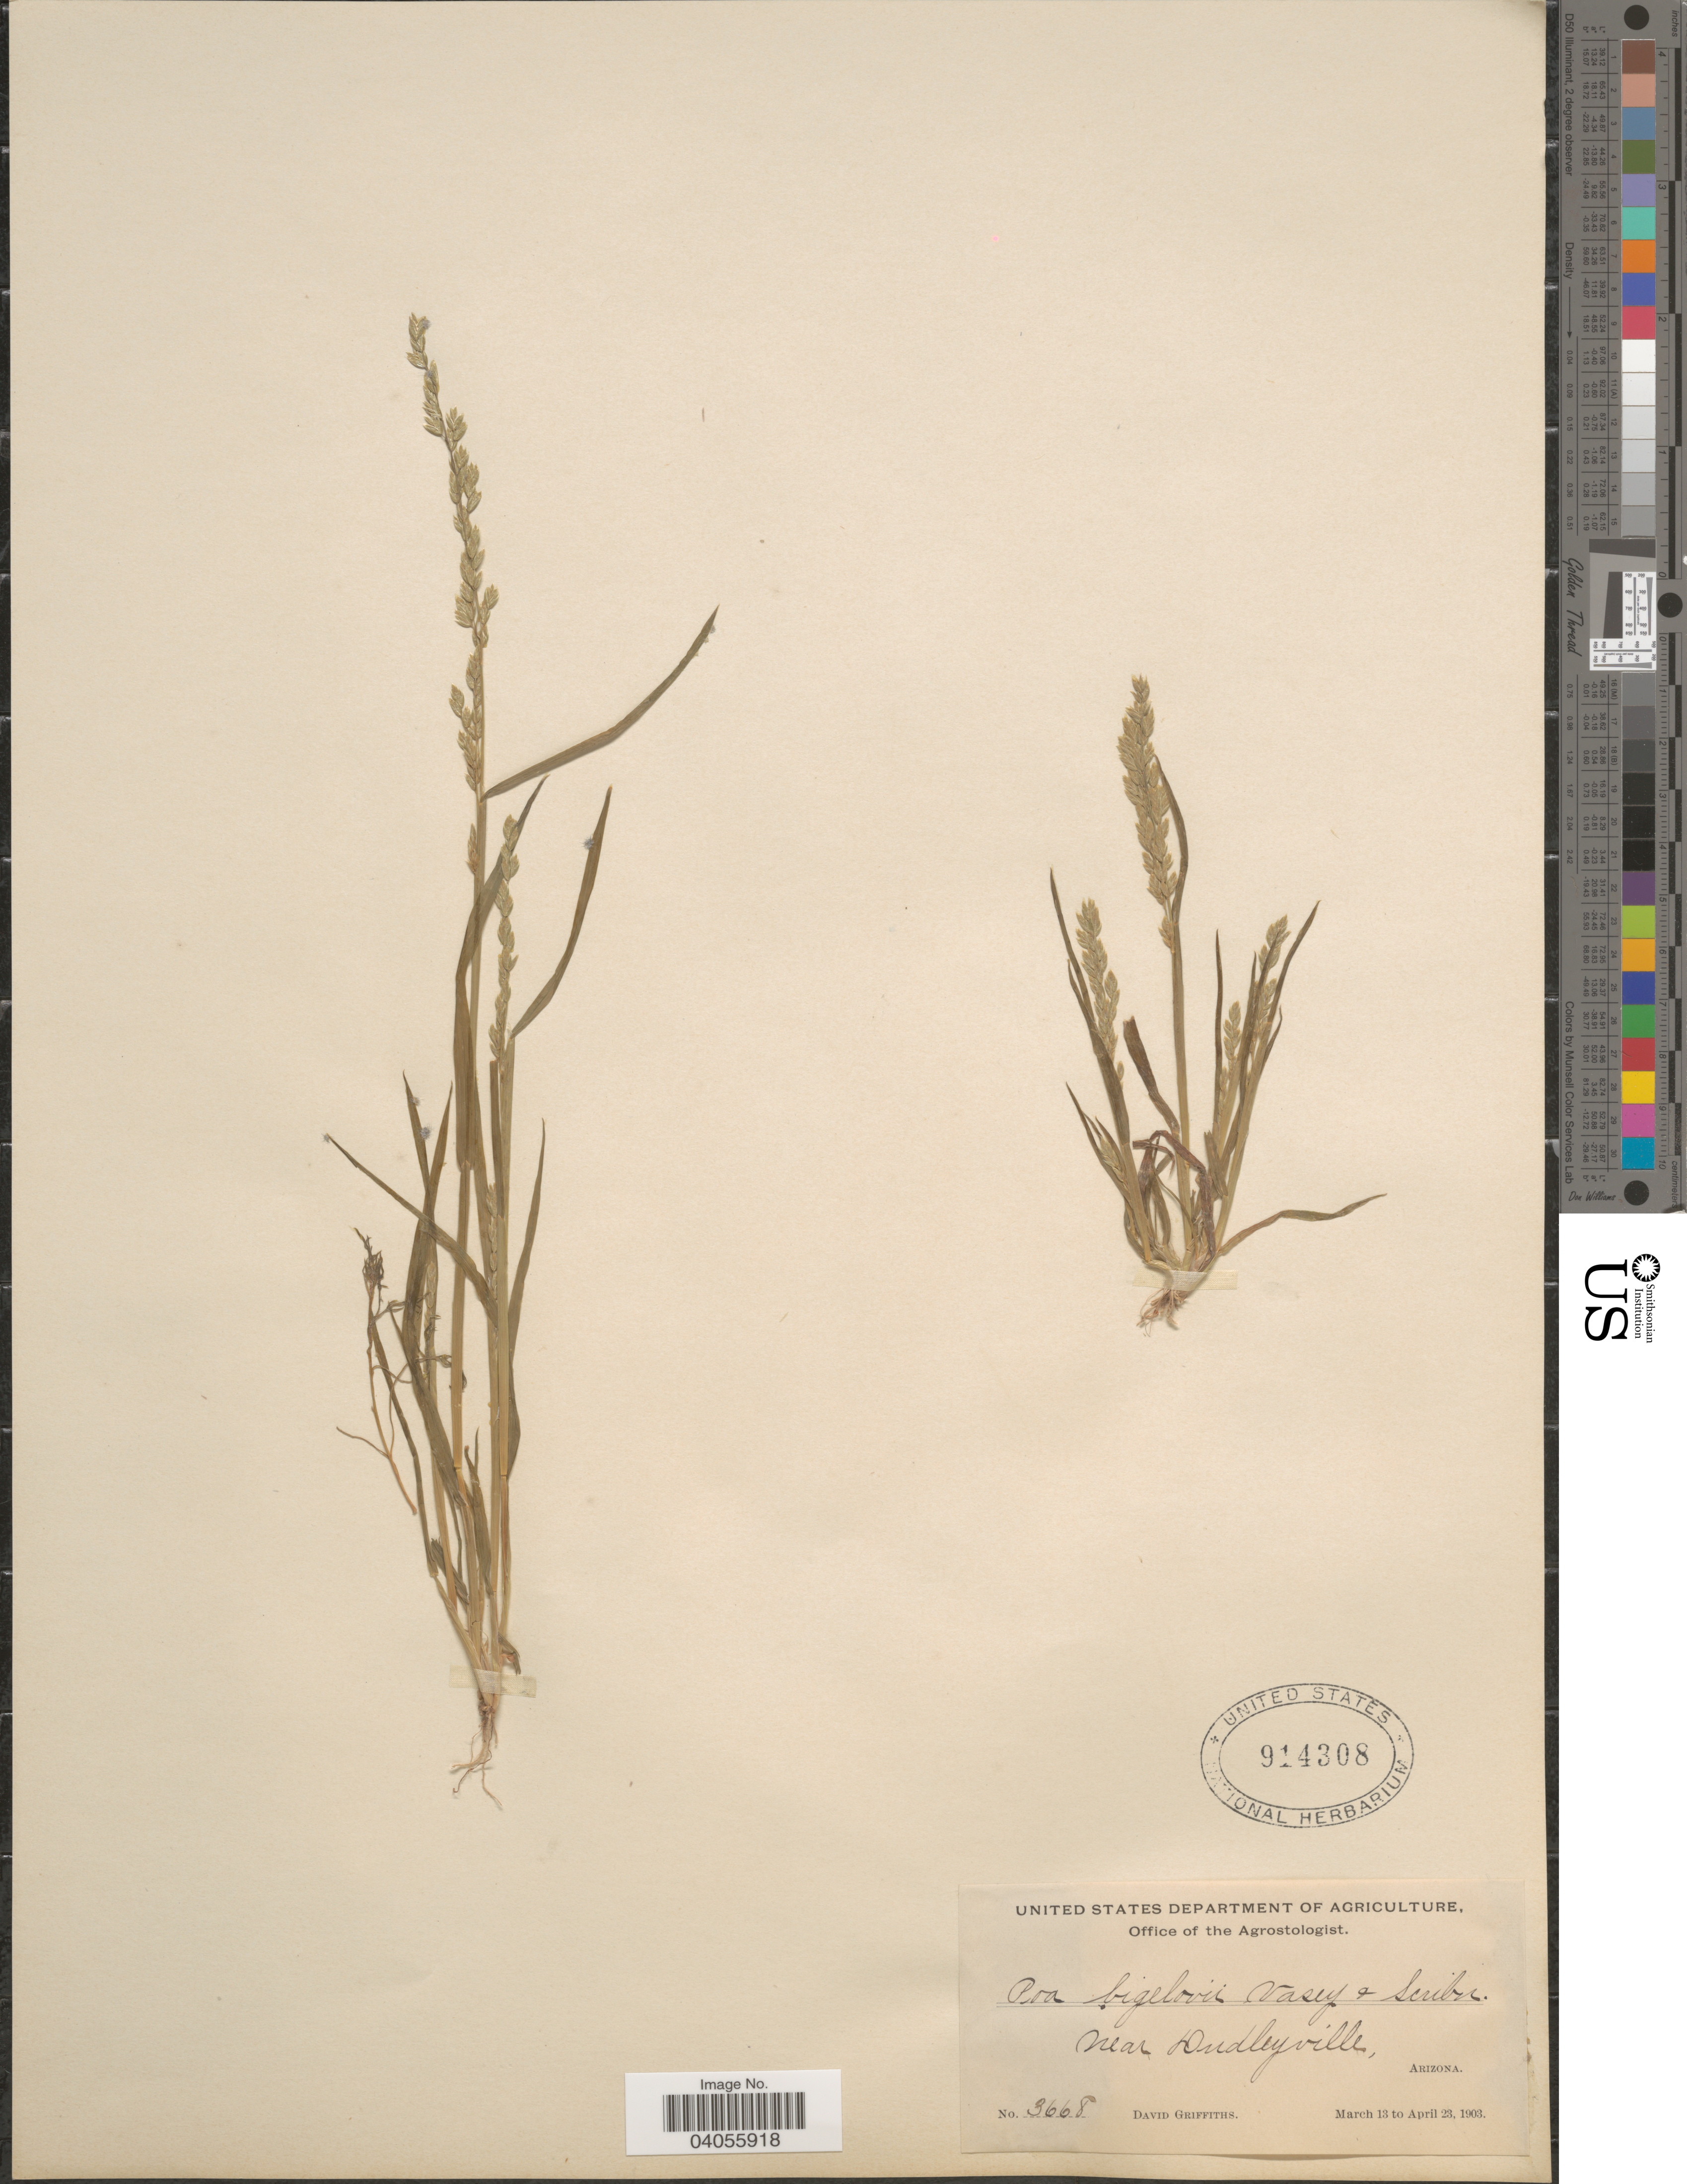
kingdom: Plantae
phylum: Tracheophyta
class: Liliopsida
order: Poales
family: Poaceae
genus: Poa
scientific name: Poa bigelovii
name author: Vasey & Scribn.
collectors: D. Griffiths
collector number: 3668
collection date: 1903-03-13/1903-04-23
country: United States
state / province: Arizona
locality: Near Dudleyville.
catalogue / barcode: US 914308